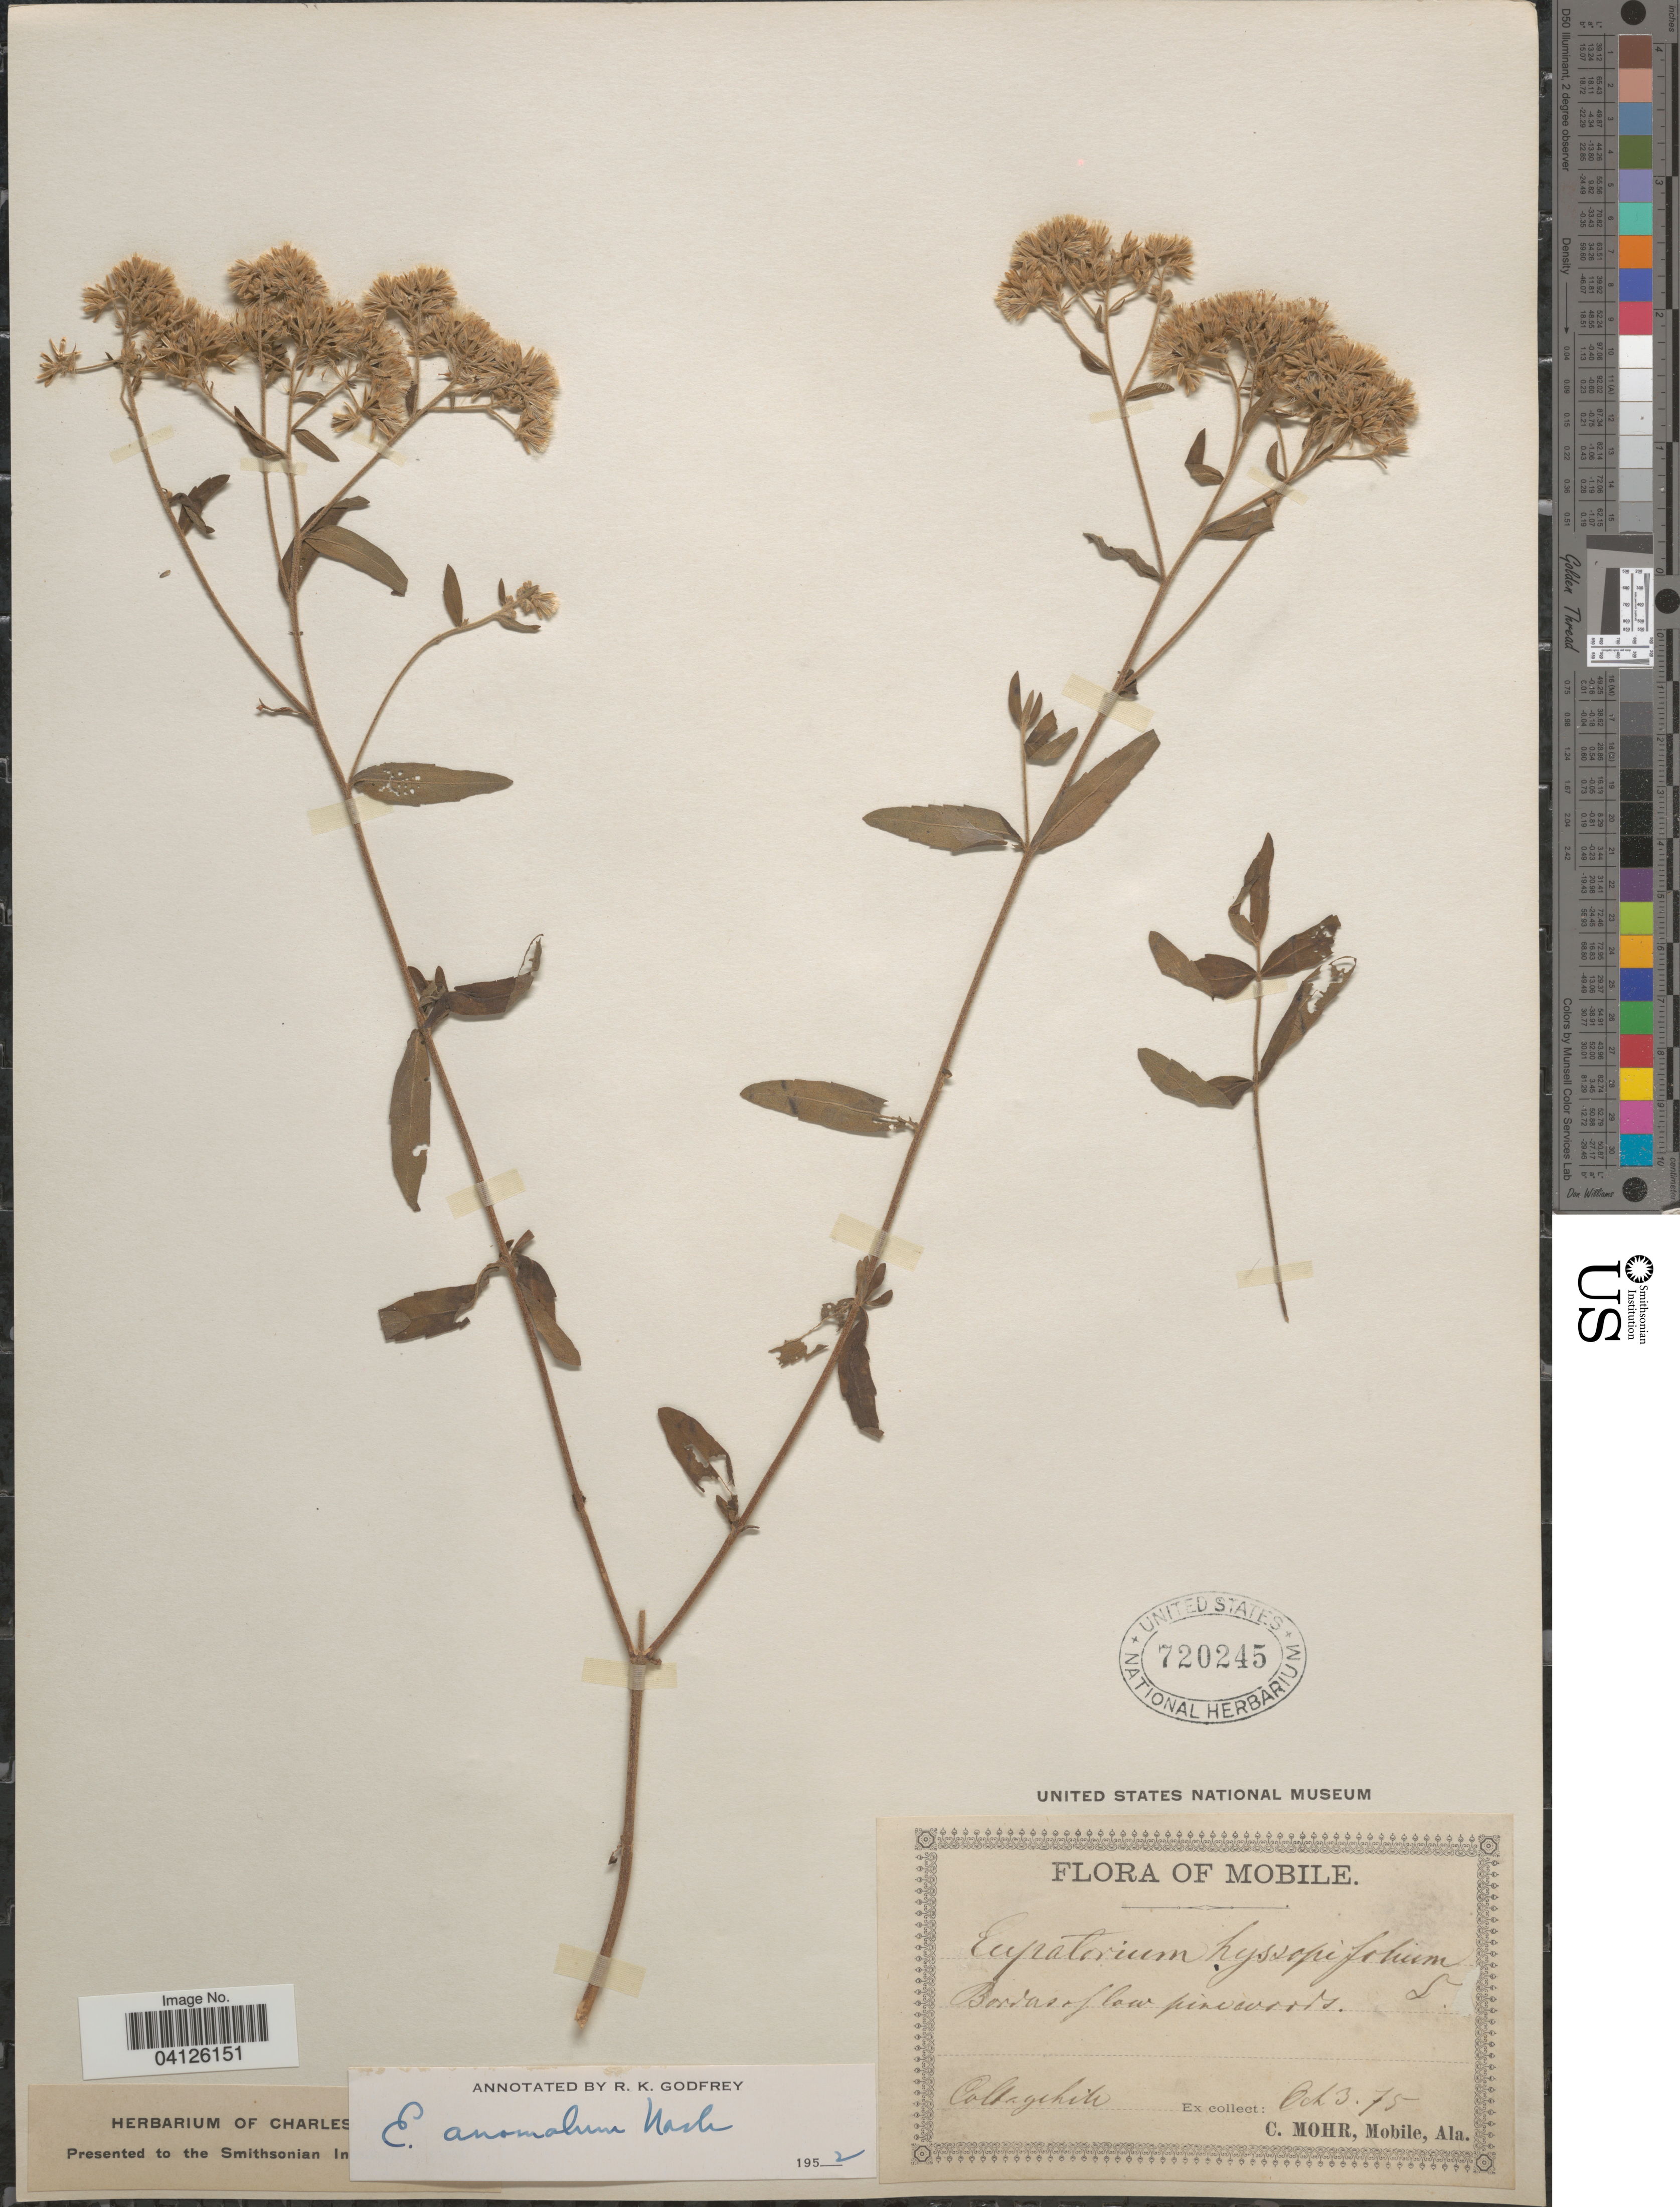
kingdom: Plantae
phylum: Tracheophyta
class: Magnoliopsida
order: Asterales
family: Asteraceae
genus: Eupatorium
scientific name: Eupatorium anomalum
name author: Nash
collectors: C. T. Mohr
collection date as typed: Transcribed d/m/y: 3/10/75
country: United States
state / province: Alabama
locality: Mobile. Collegehill. (College Hills)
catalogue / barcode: US 720245